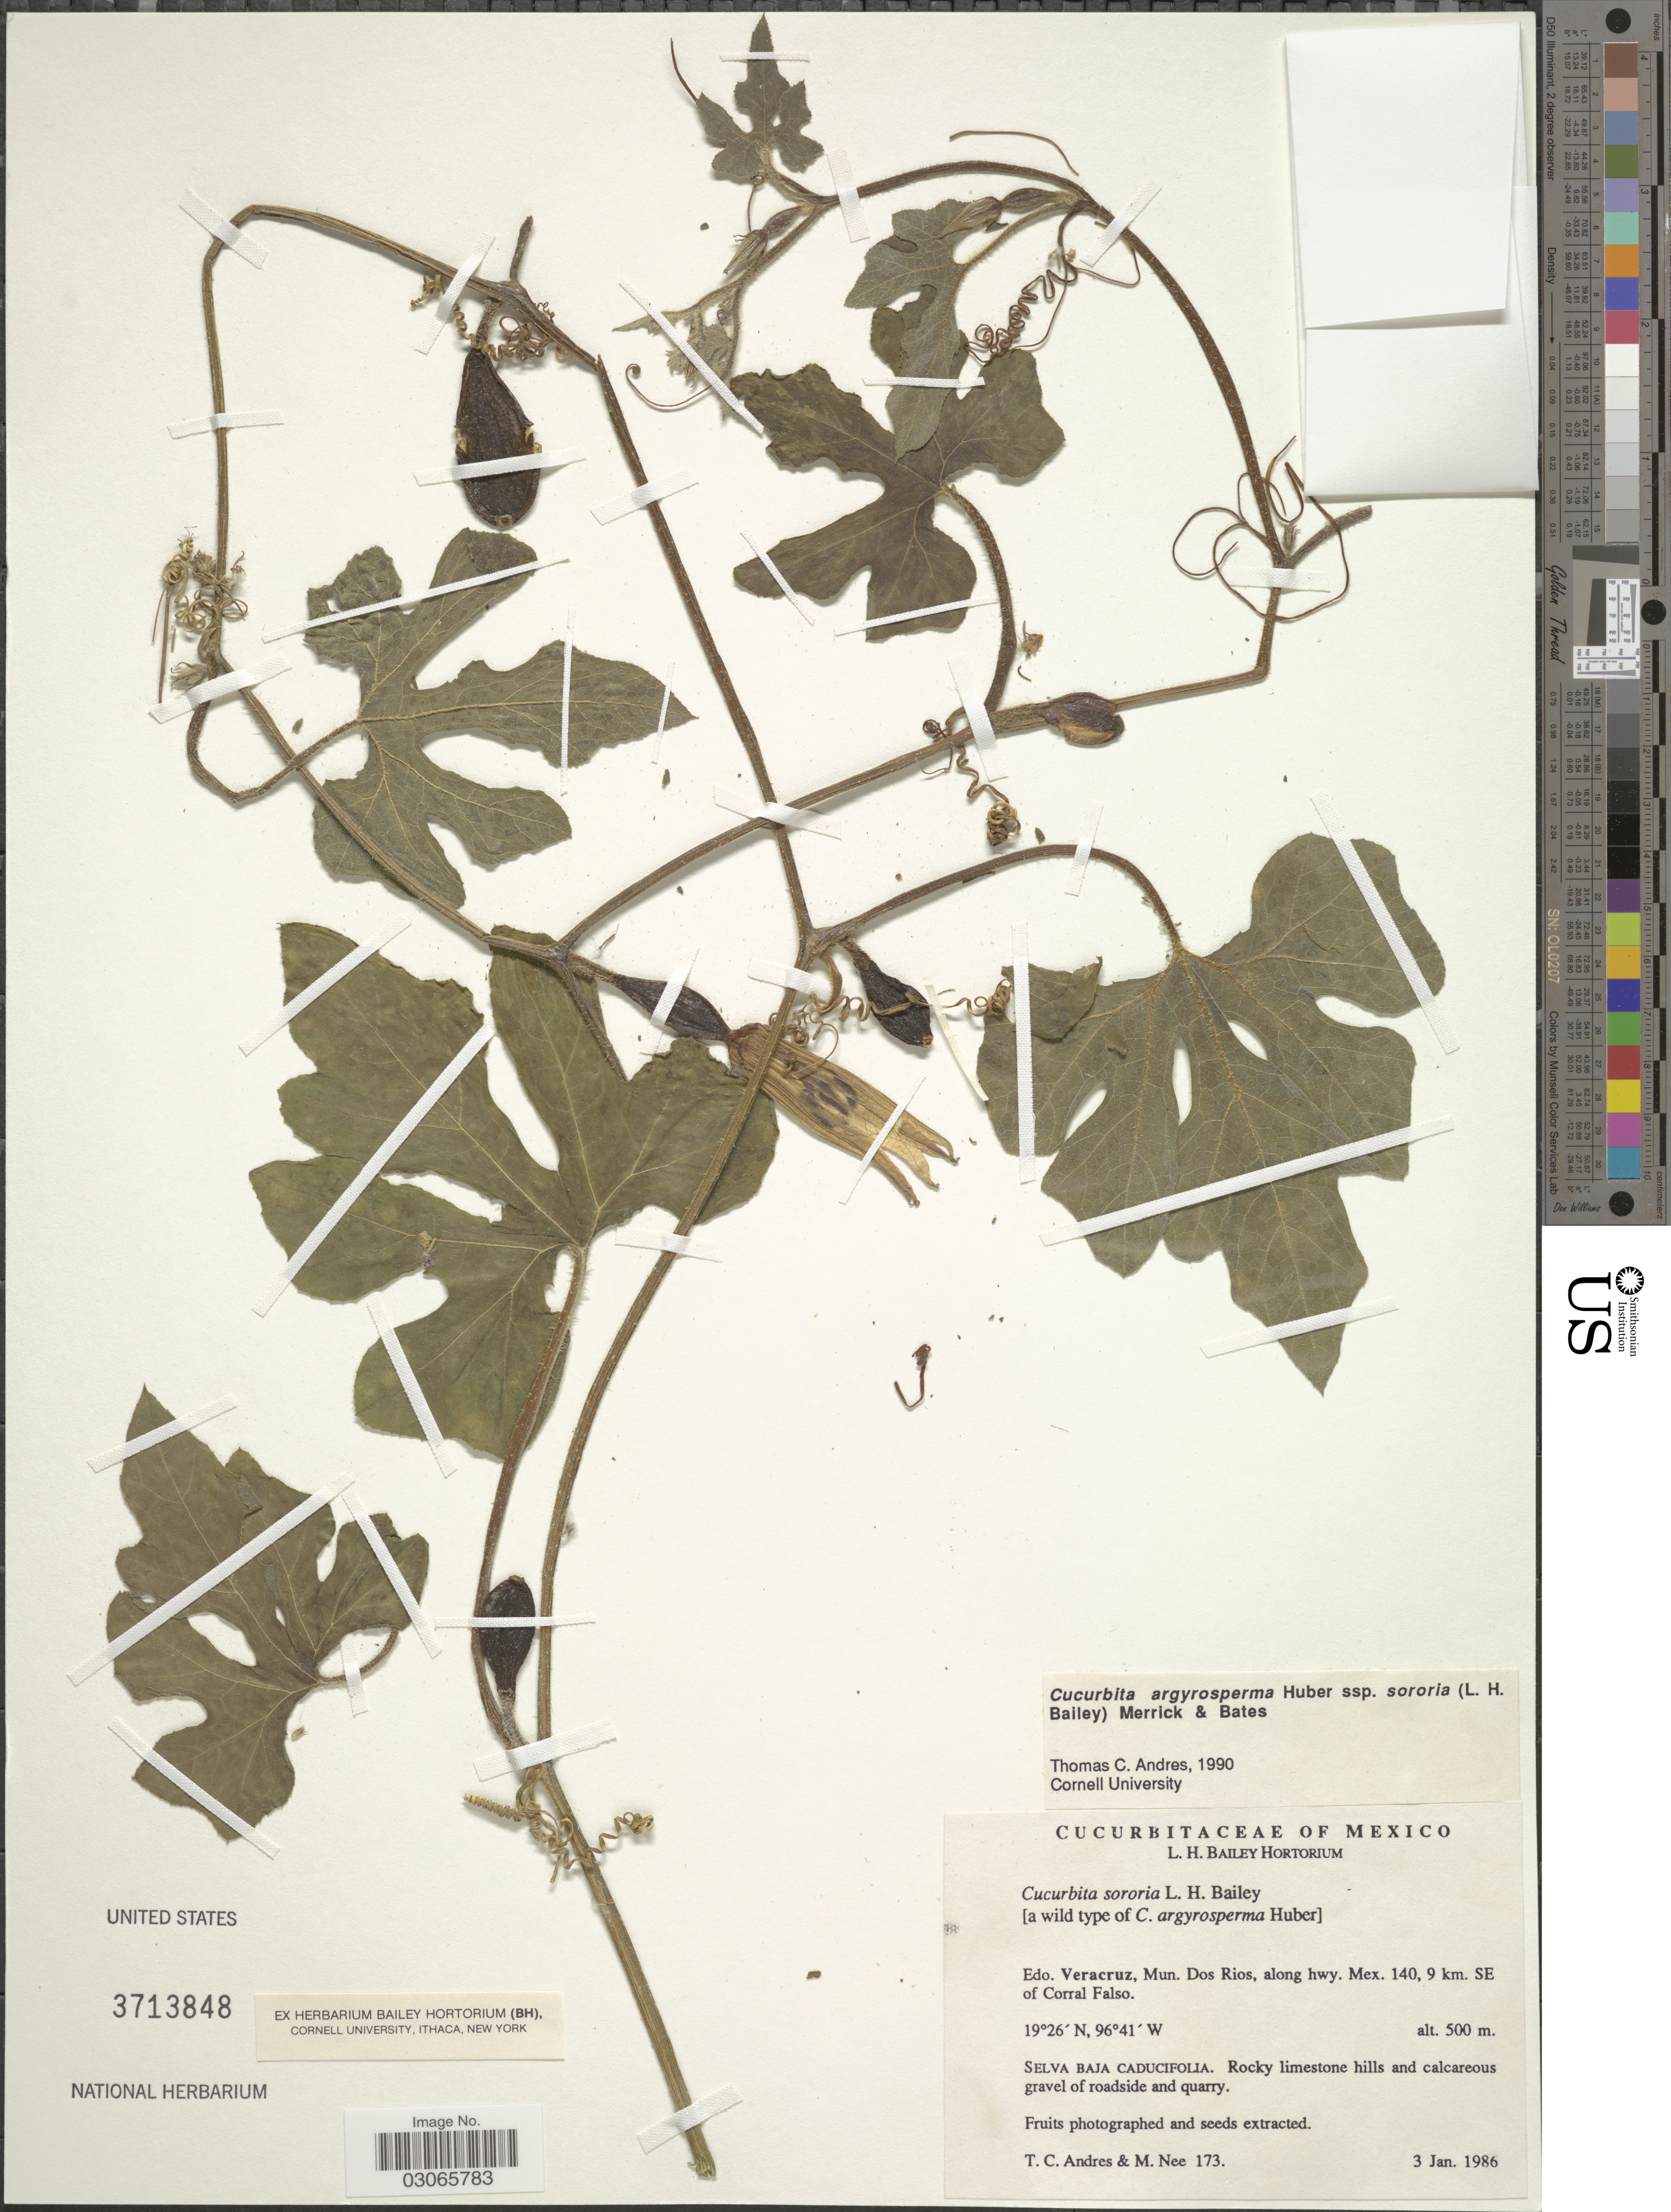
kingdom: Plantae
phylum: Tracheophyta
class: Magnoliopsida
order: Cucurbitales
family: Cucurbitaceae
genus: Cucurbita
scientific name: Cucurbita argyrosperma subsp. sororia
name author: (L.H. Bailey) Merrick & D.M. Bates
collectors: T. C. Andres & M. Nee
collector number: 173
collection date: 1986-01-03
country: Mexico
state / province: Veracruz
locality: Edo. Veracruz, Mun. Dos Rios, along hwy. Mex. 140, 9 km. SE of Corral Falso.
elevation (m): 500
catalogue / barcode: US 3713848